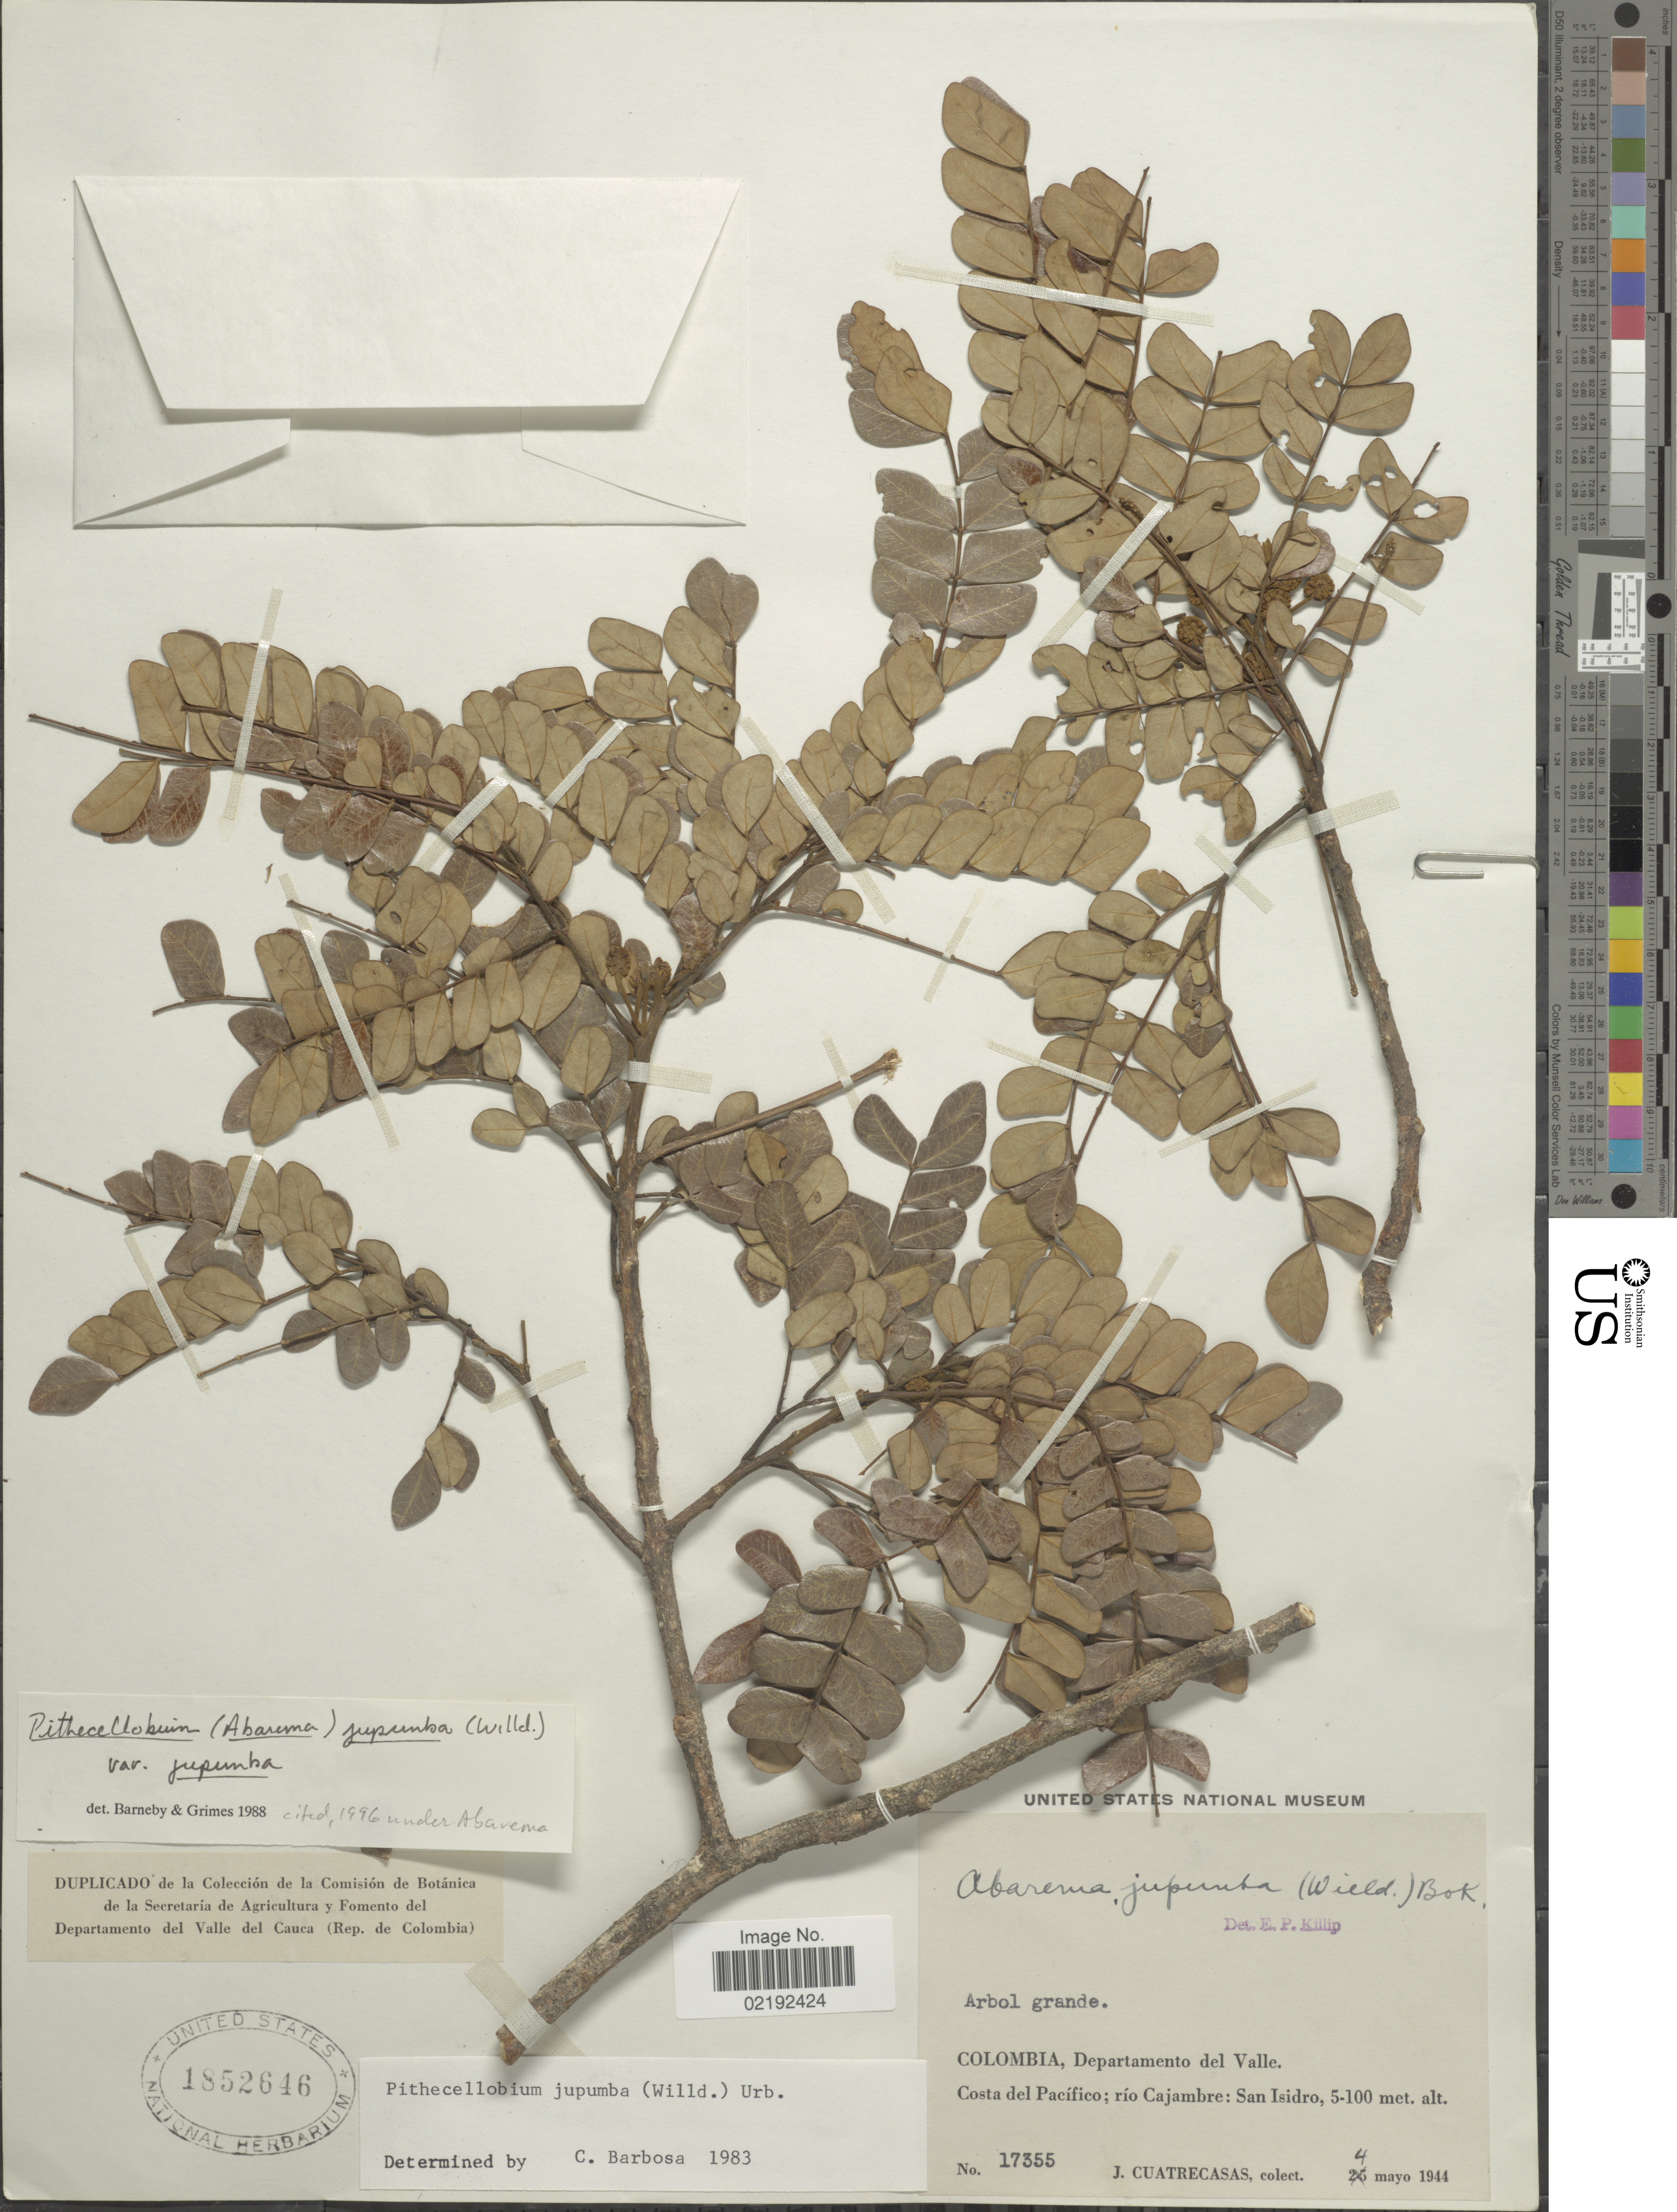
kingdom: Plantae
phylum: Tracheophyta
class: Magnoliopsida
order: Fabales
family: Fabaceae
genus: Abarema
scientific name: Abarema jupunba var. jupunba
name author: (Willd.) Britton & Killip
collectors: J. Cuatrecasas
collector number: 17355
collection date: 1944-05-04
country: Colombia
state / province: Valle del Cauca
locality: Departamento del Valle, Costa del Pacifico, Rio Cajambre, San Isidro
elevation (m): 5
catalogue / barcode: US 1852646